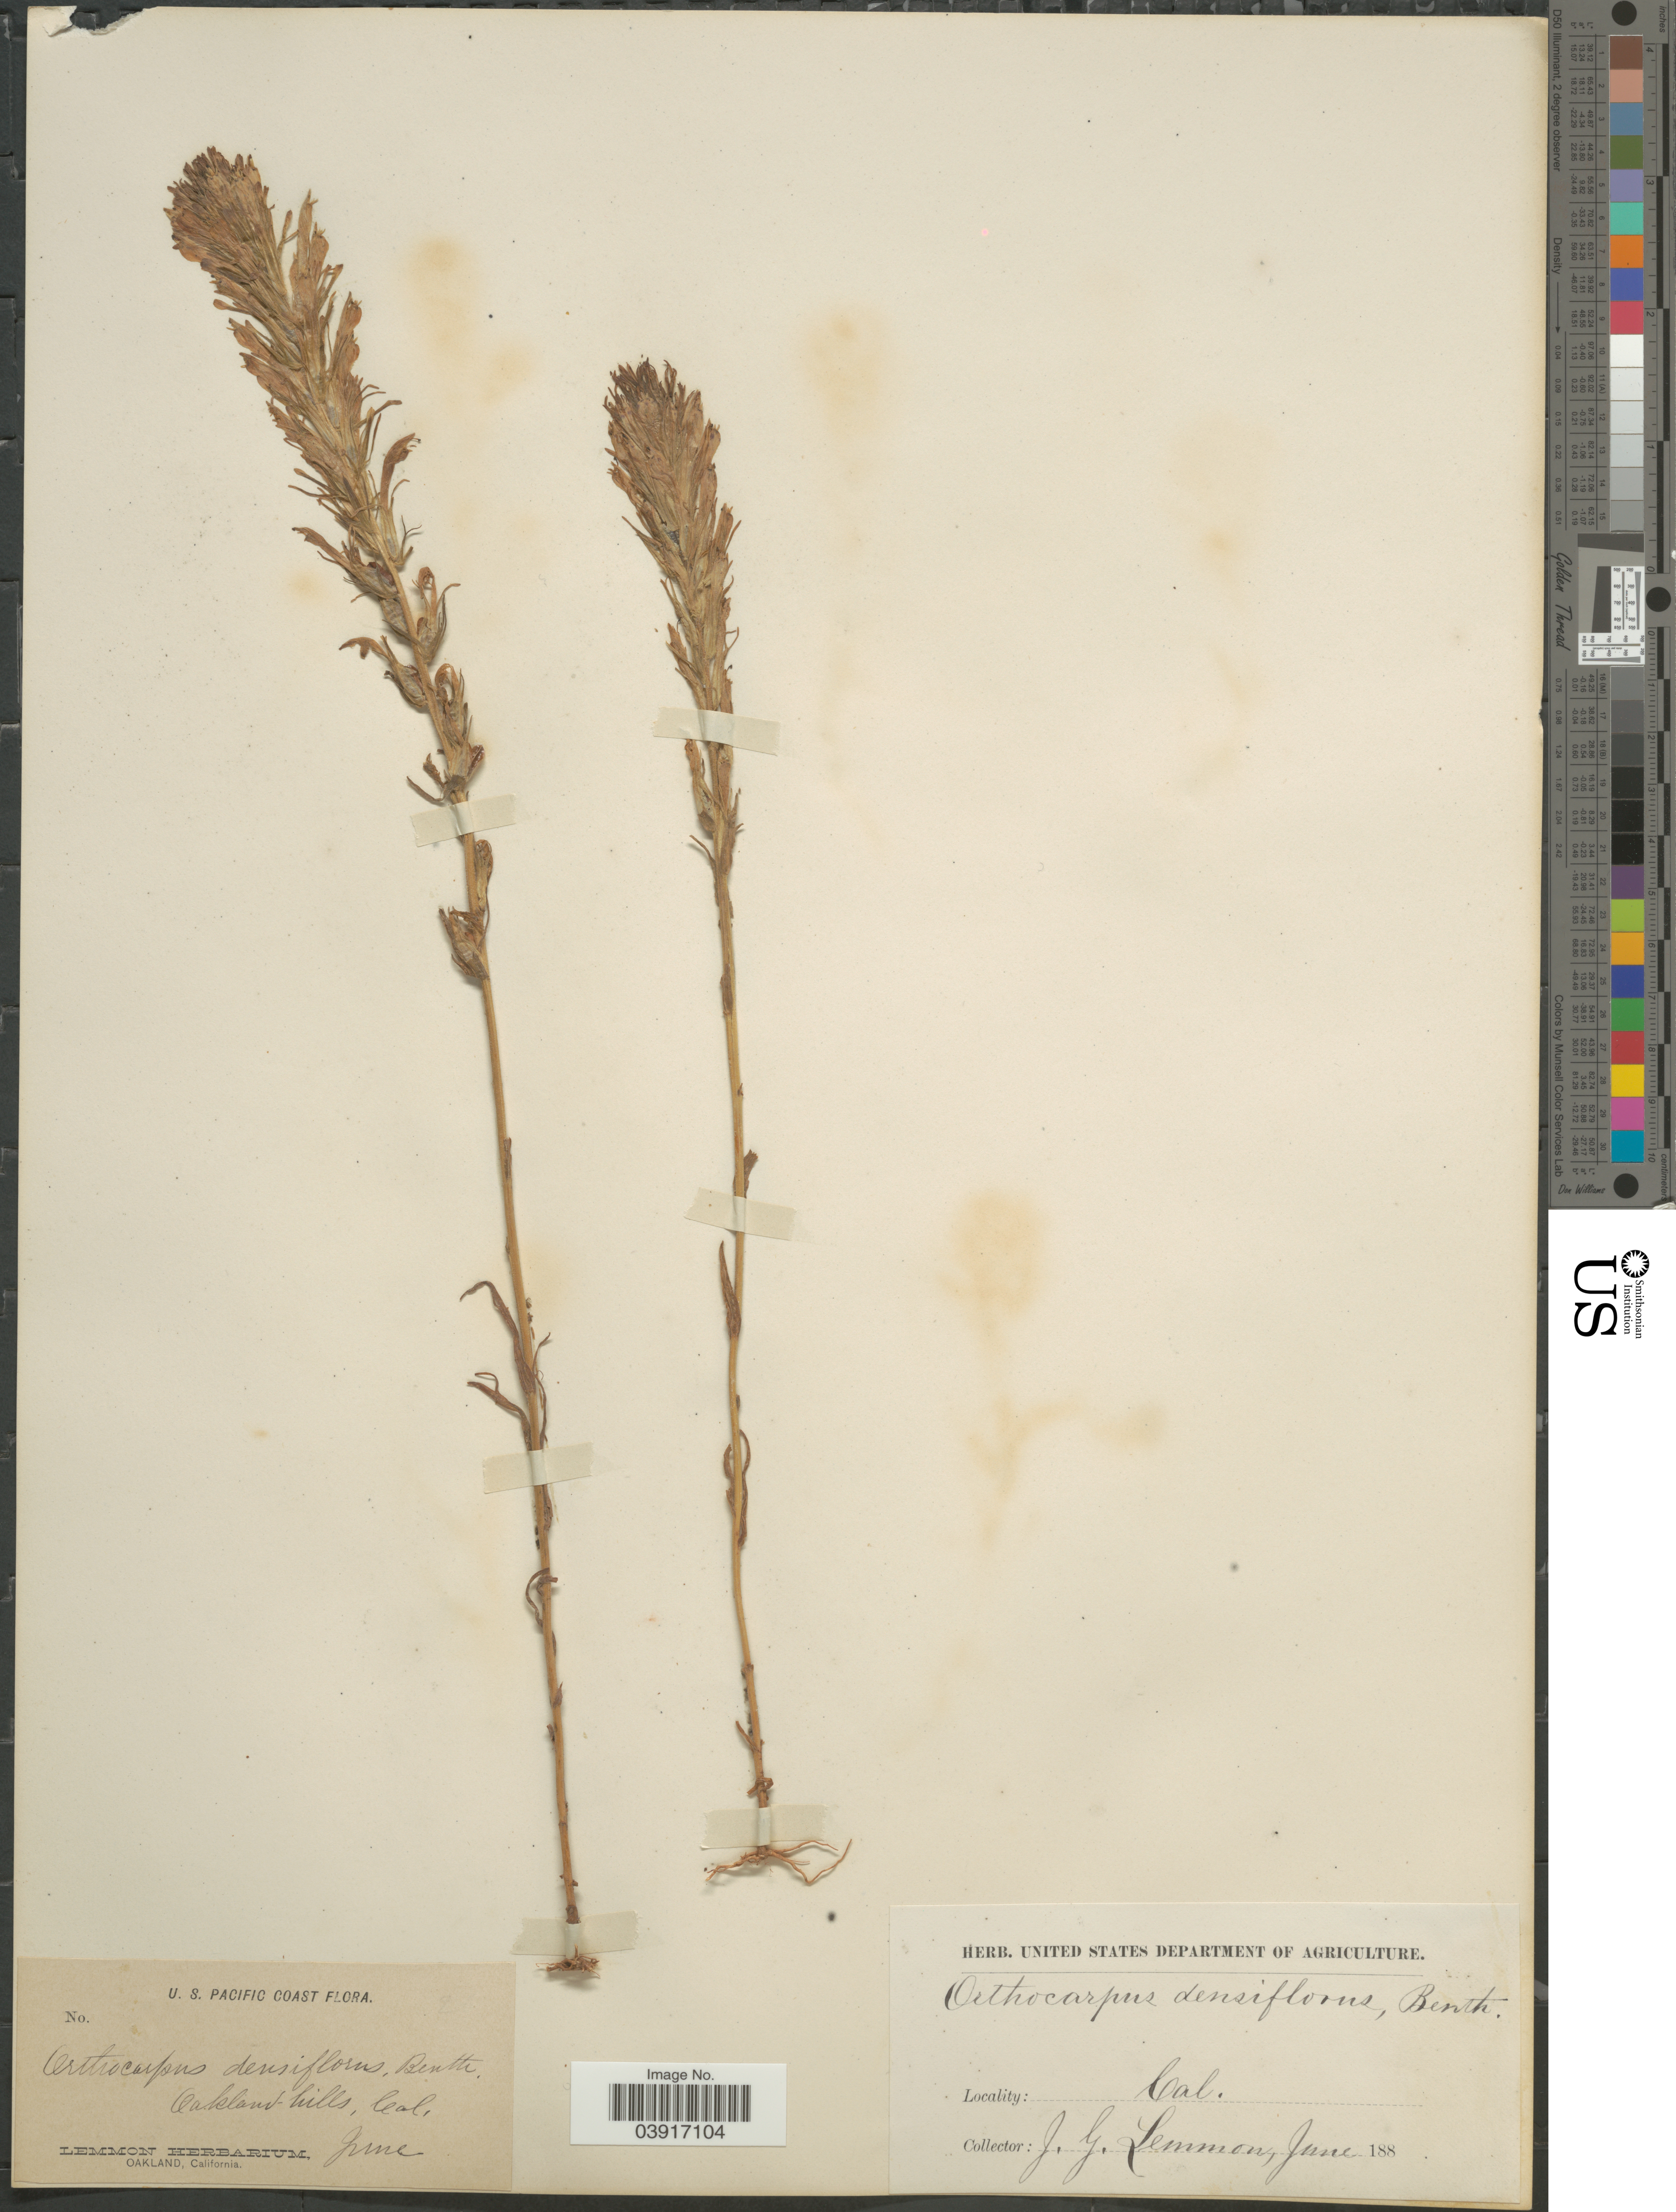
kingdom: Plantae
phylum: Tracheophyta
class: Magnoliopsida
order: Lamiales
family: Orobanchaceae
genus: Orthocarpus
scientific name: Orthocarpus densiflorus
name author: Benth.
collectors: J. Lemmon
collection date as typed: June 188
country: United States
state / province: California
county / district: Alameda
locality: U.S. Pacific Coast. Oakland hills.